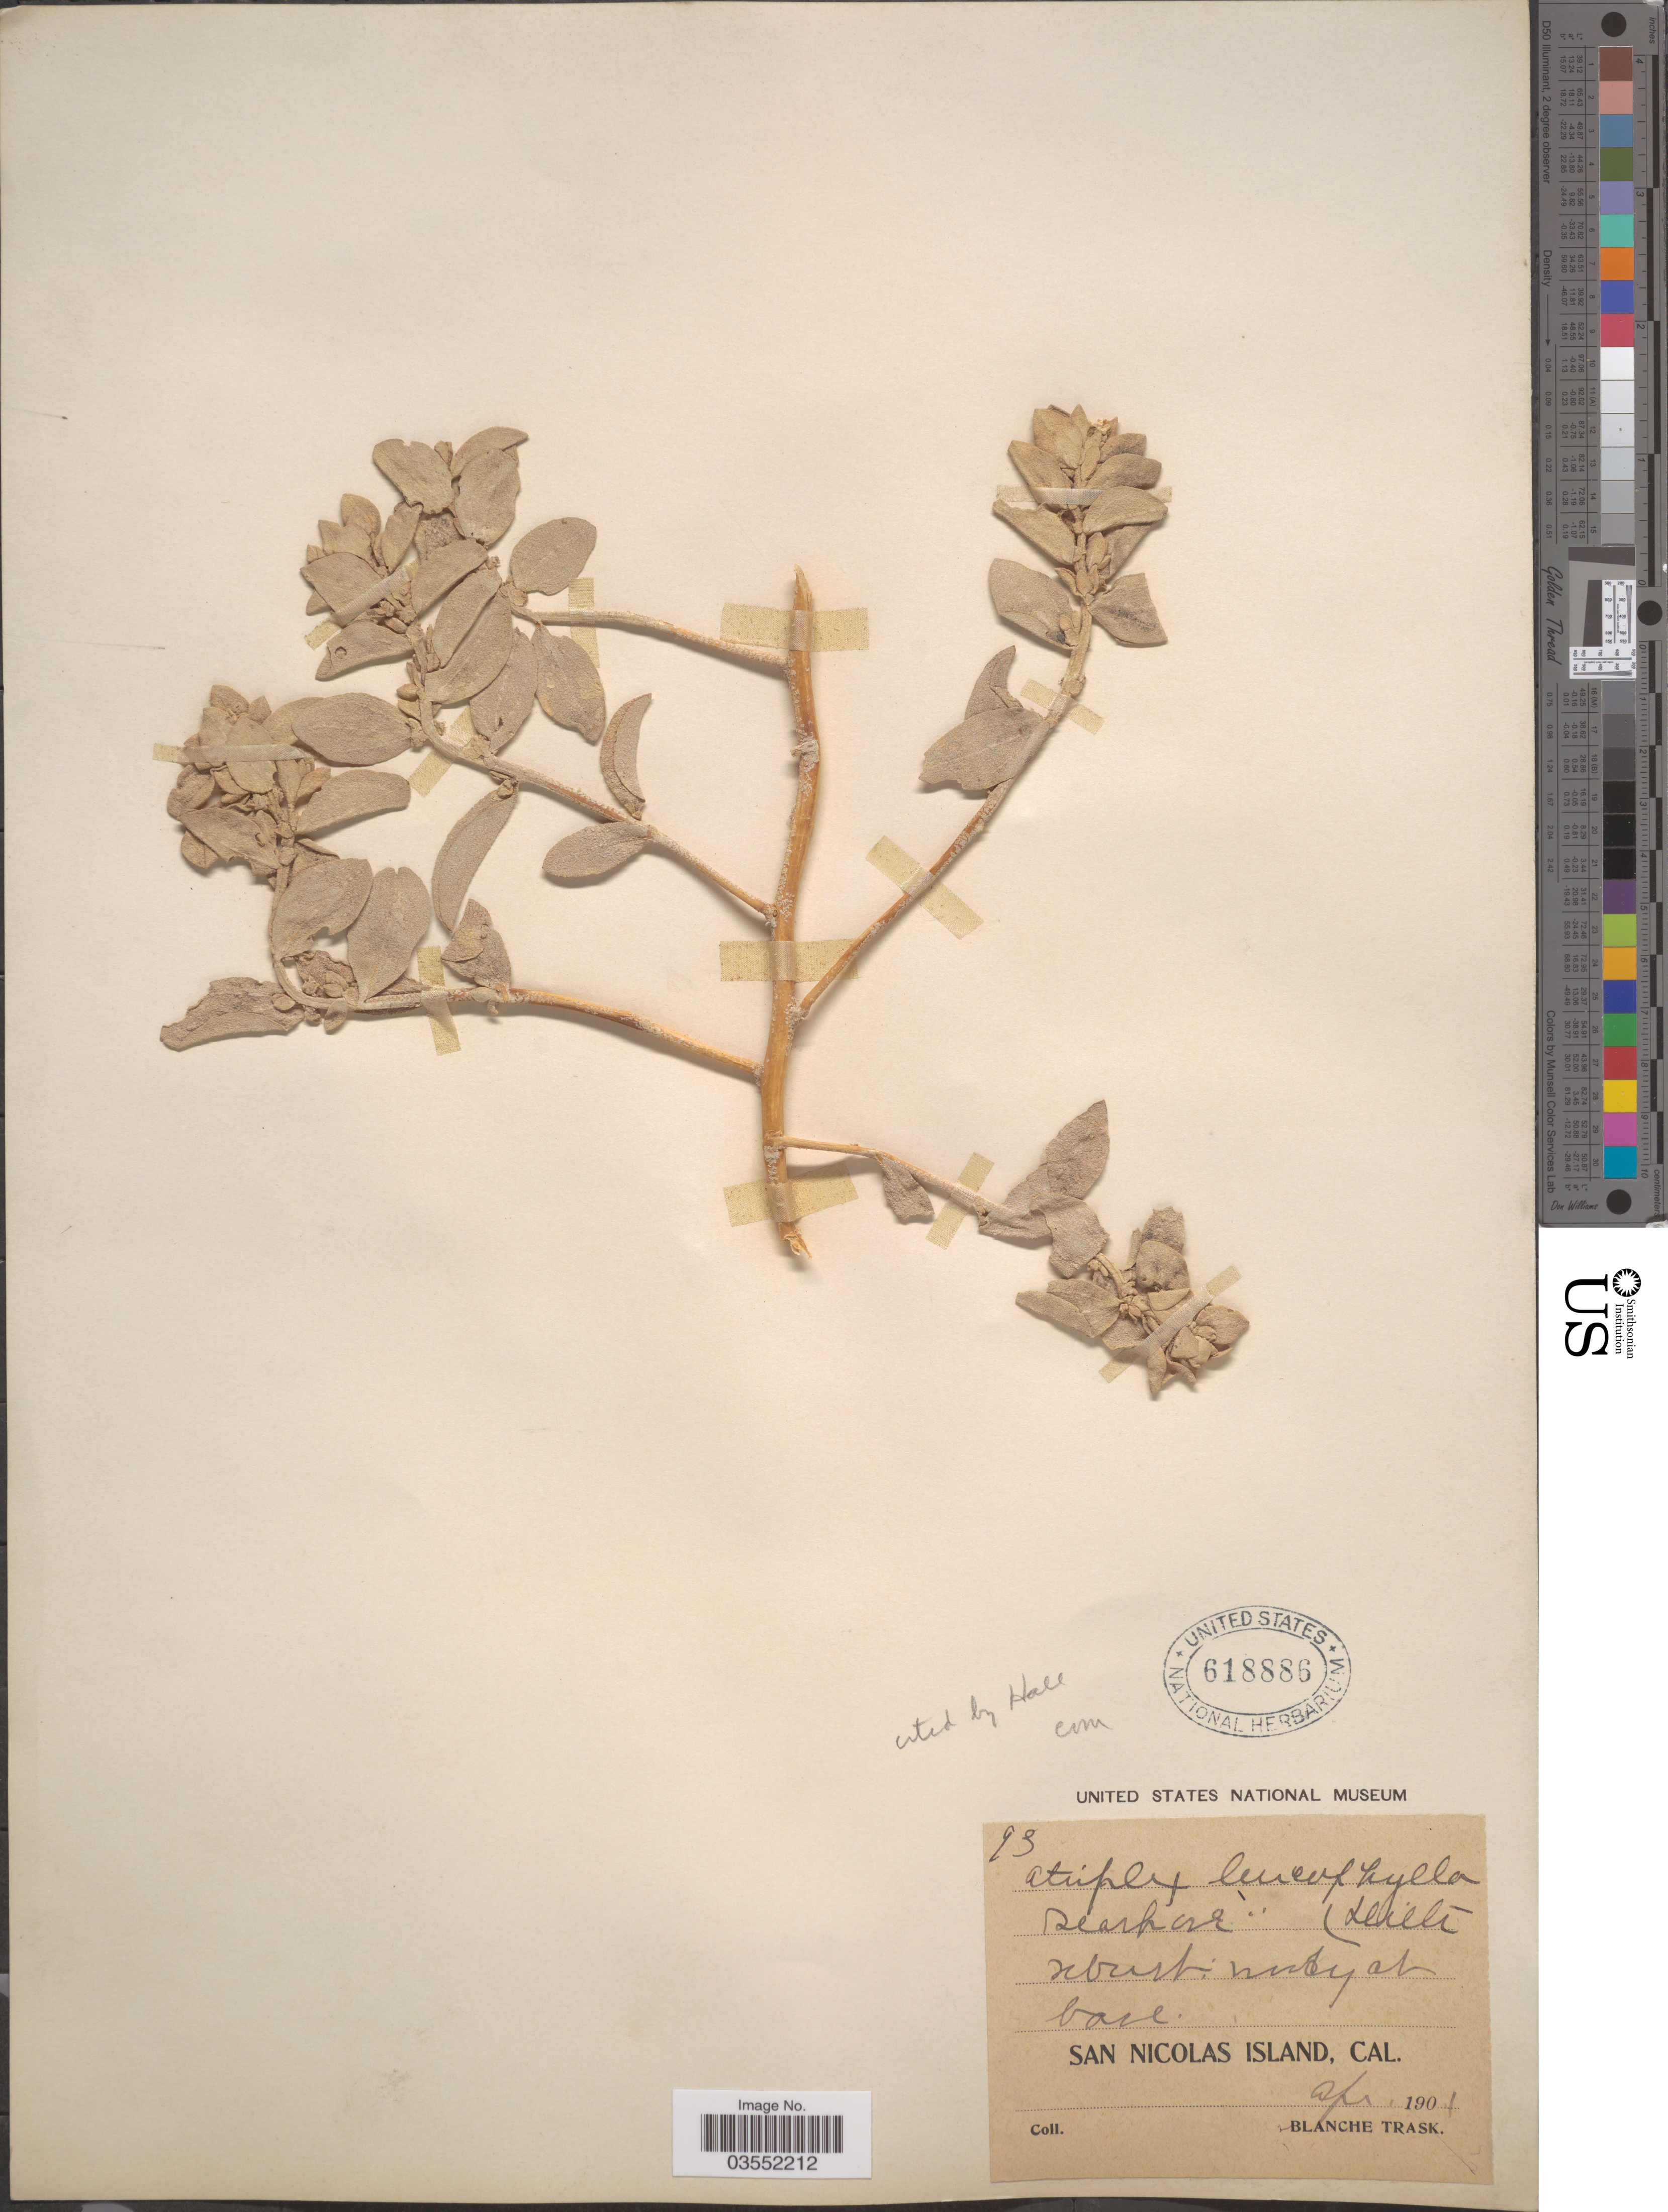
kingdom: Plantae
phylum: Tracheophyta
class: Magnoliopsida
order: Caryophyllales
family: Amaranthaceae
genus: Atriplex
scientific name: Atriplex leucophylla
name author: (Moq.) D. Dietr.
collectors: B. Trask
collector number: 93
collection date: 1901-04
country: United States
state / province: California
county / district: Ventura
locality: San Nicolas Island.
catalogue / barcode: US 618886